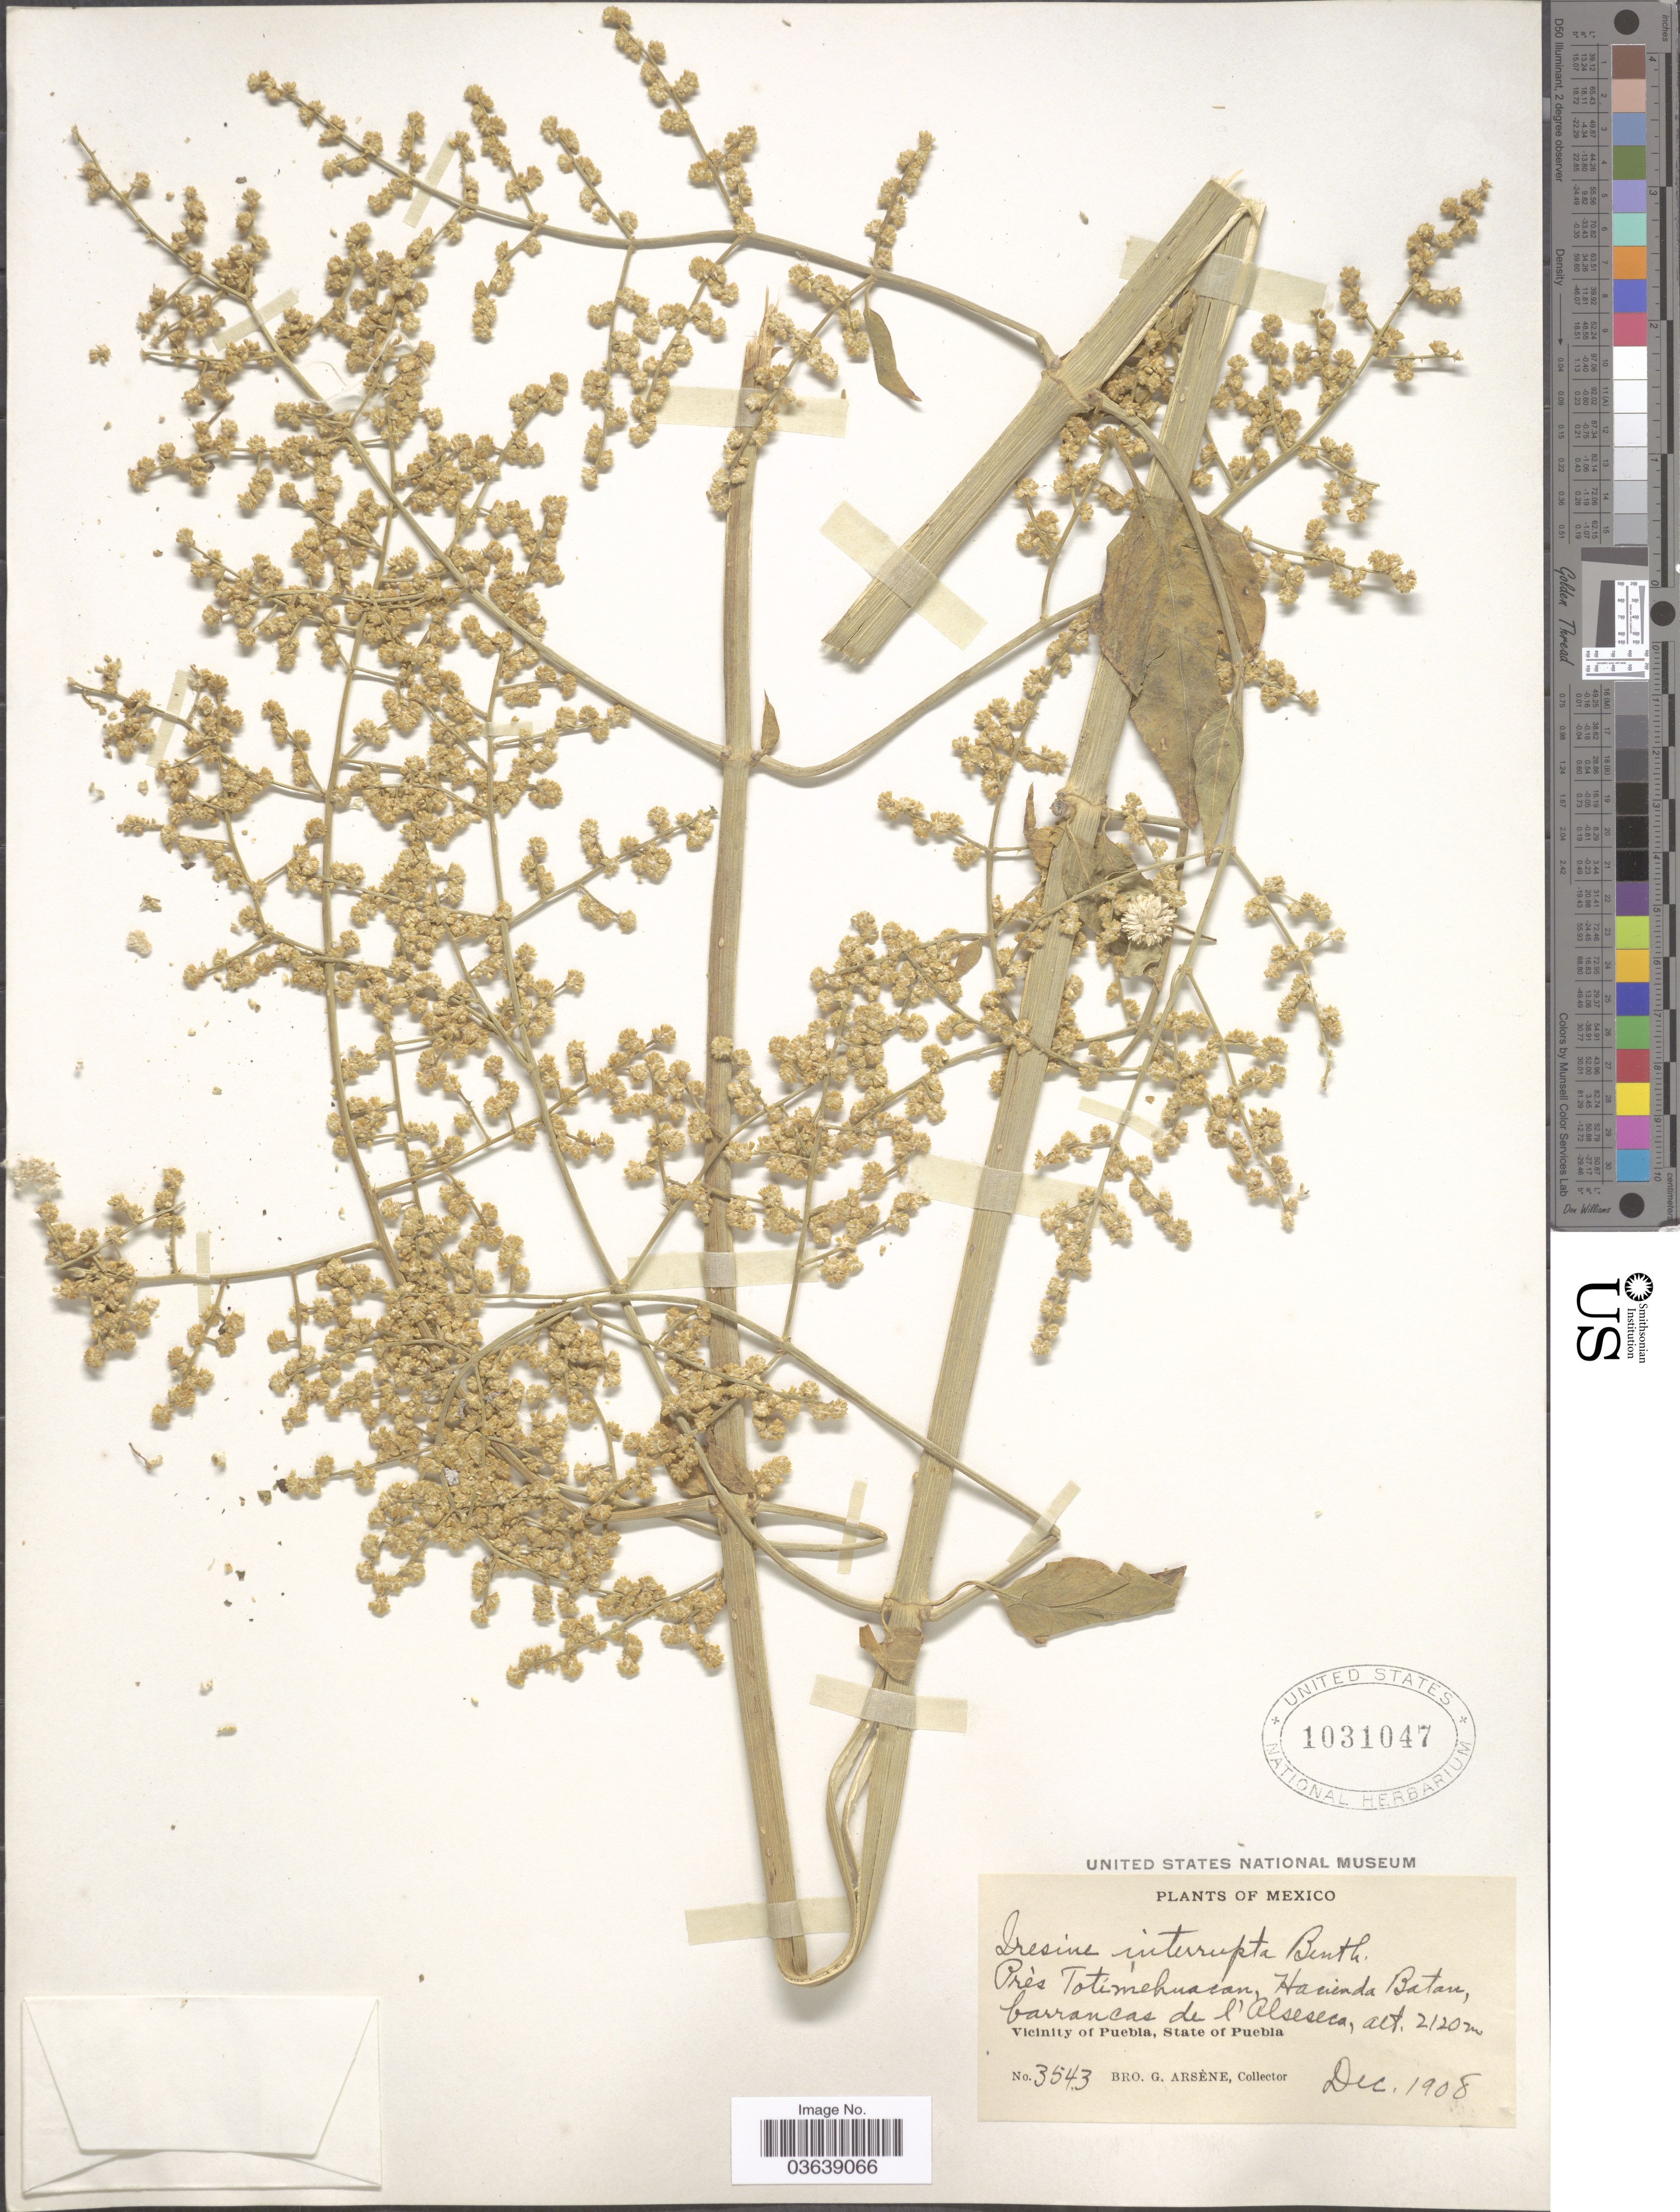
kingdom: Plantae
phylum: Tracheophyta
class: Magnoliopsida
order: Caryophyllales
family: Amaranthaceae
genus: Iresine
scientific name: Iresine interrupta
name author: Benth.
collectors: Bro. G. Arsène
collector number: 3543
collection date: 1908-12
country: Mexico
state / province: Puebla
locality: Près Totimehuacan, Hacienda Batan, barrancas de l'Alseseca. Vicinity of Puebla.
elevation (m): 2120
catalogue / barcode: US 1031047